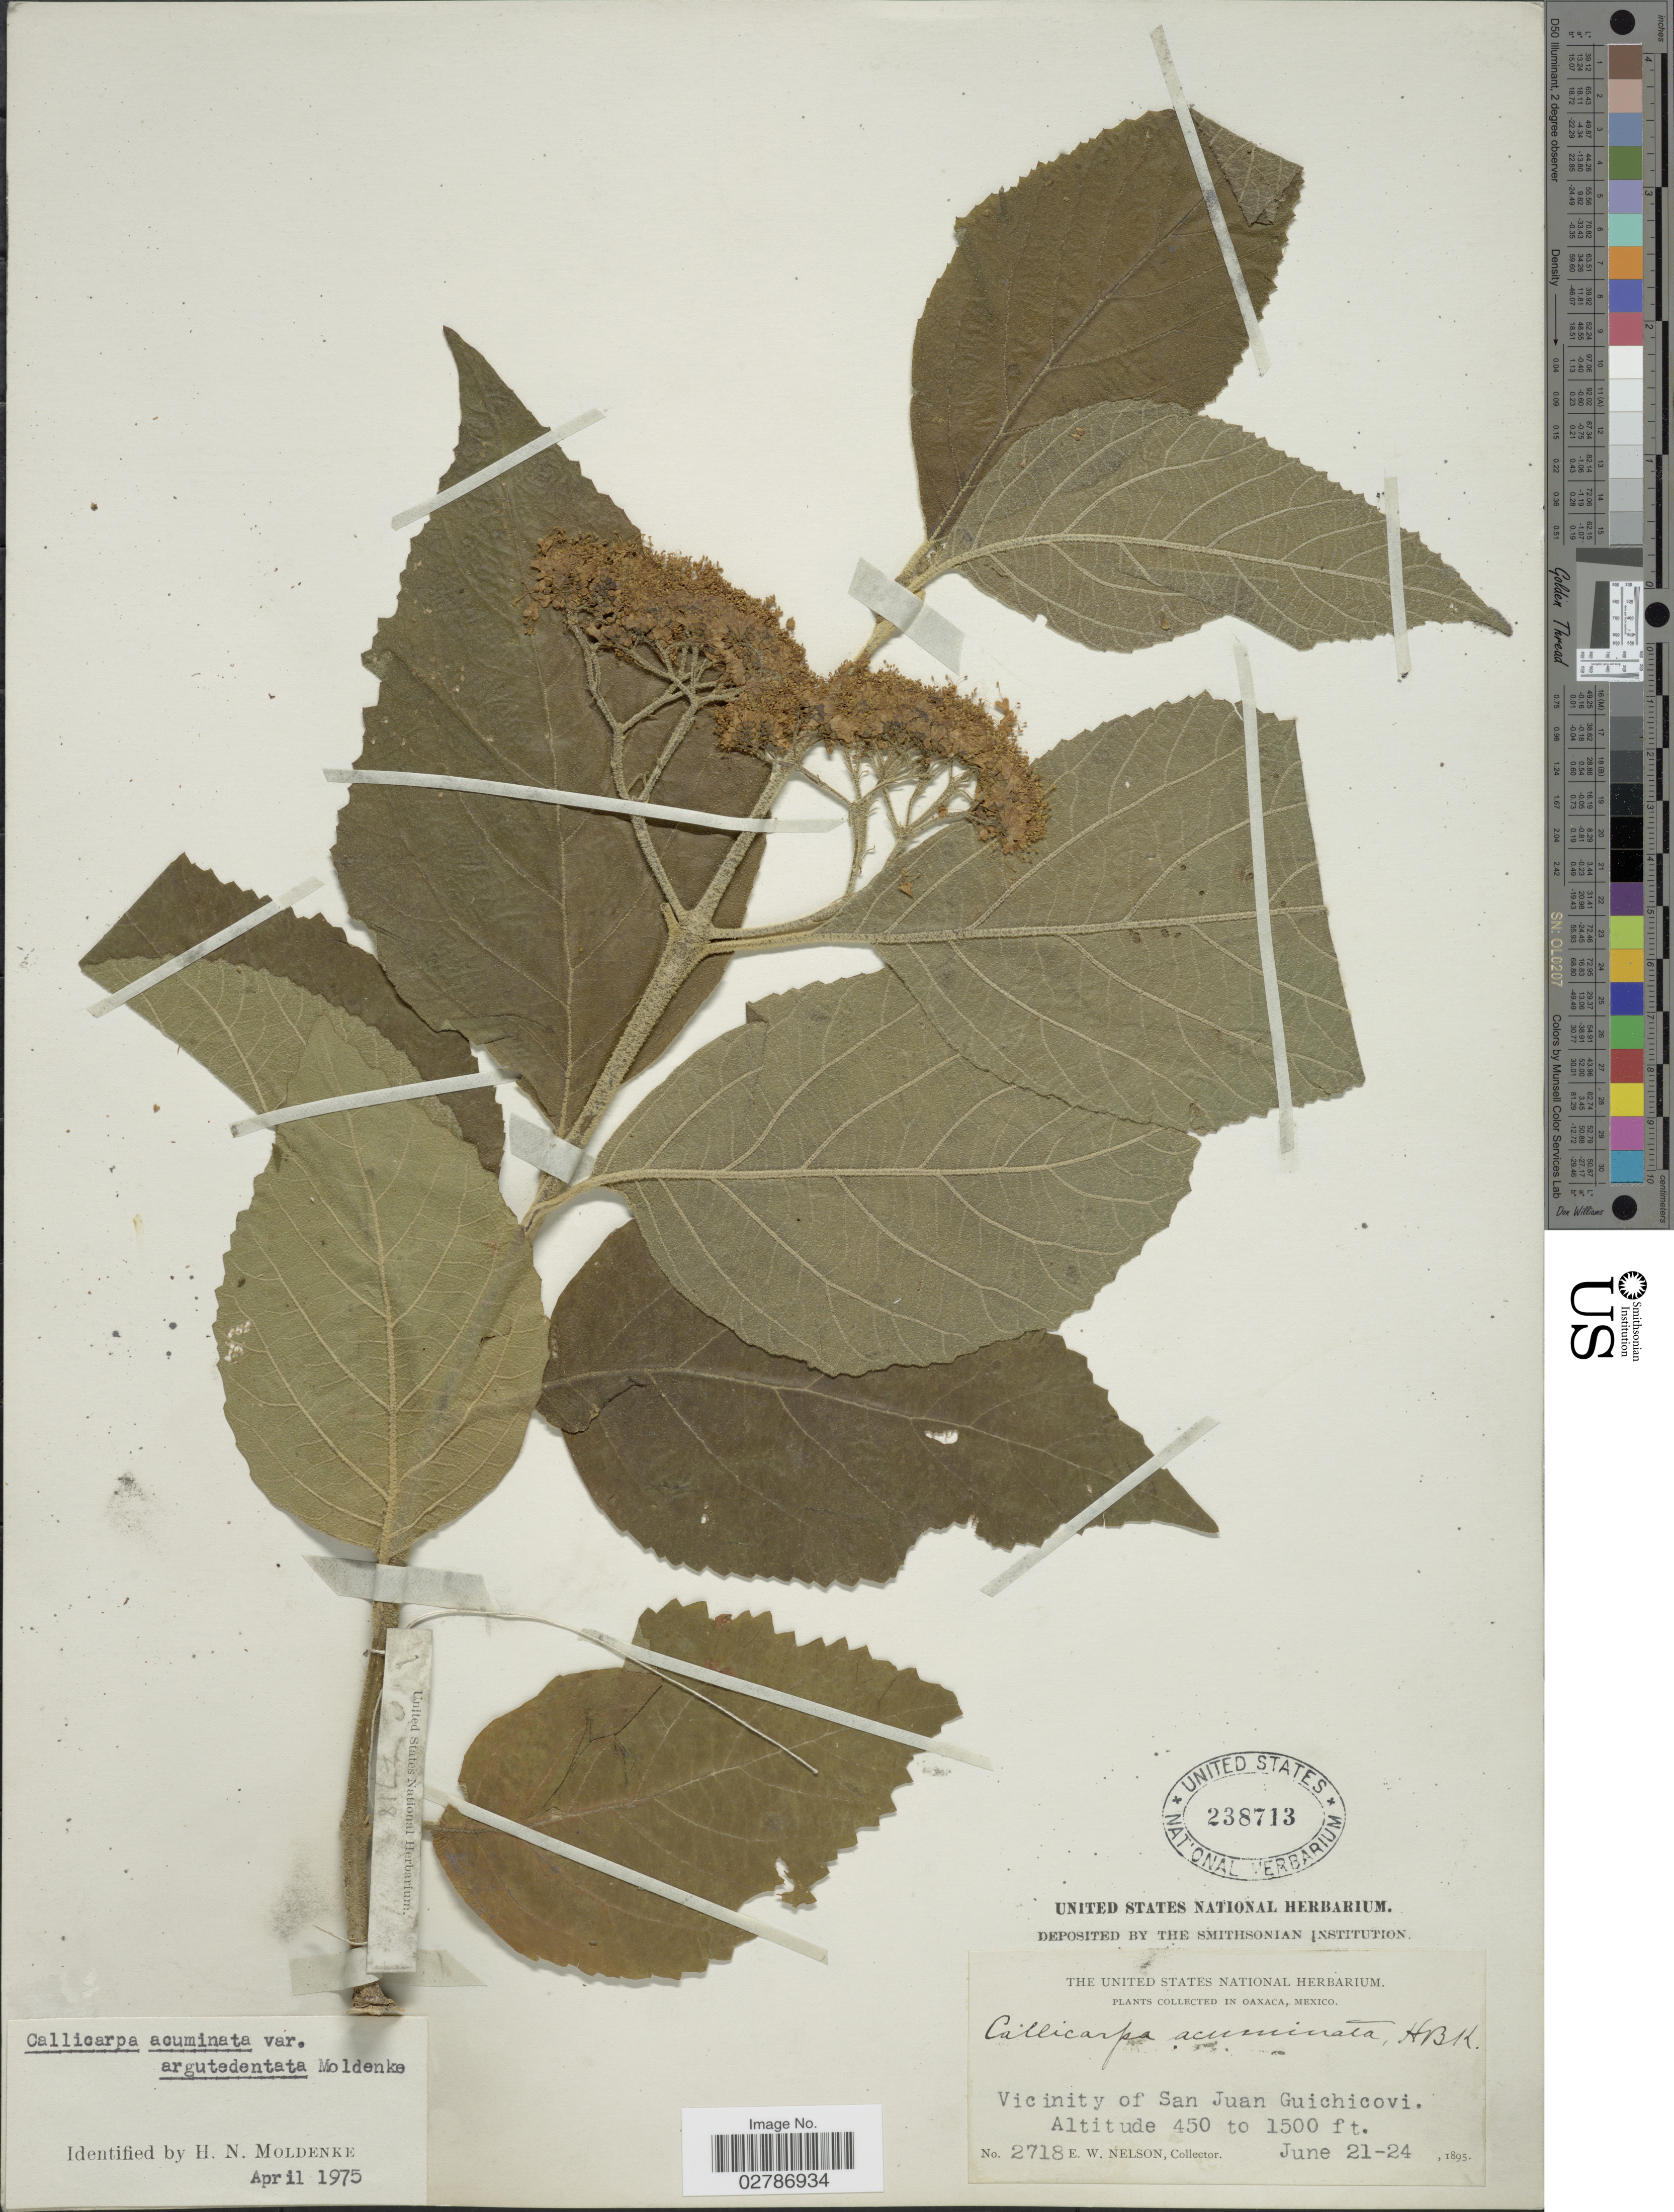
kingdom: Plantae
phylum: Tracheophyta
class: Magnoliopsida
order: Lamiales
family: Lamiaceae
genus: Callicarpa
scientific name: Callicarpa acuminata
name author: Kunth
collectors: E. W. Nelson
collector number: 2718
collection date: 1895-06-21/1895-06-24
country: Mexico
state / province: Oaxaca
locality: Vicinity of San Juan Guichicovi.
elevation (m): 137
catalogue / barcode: US 238713